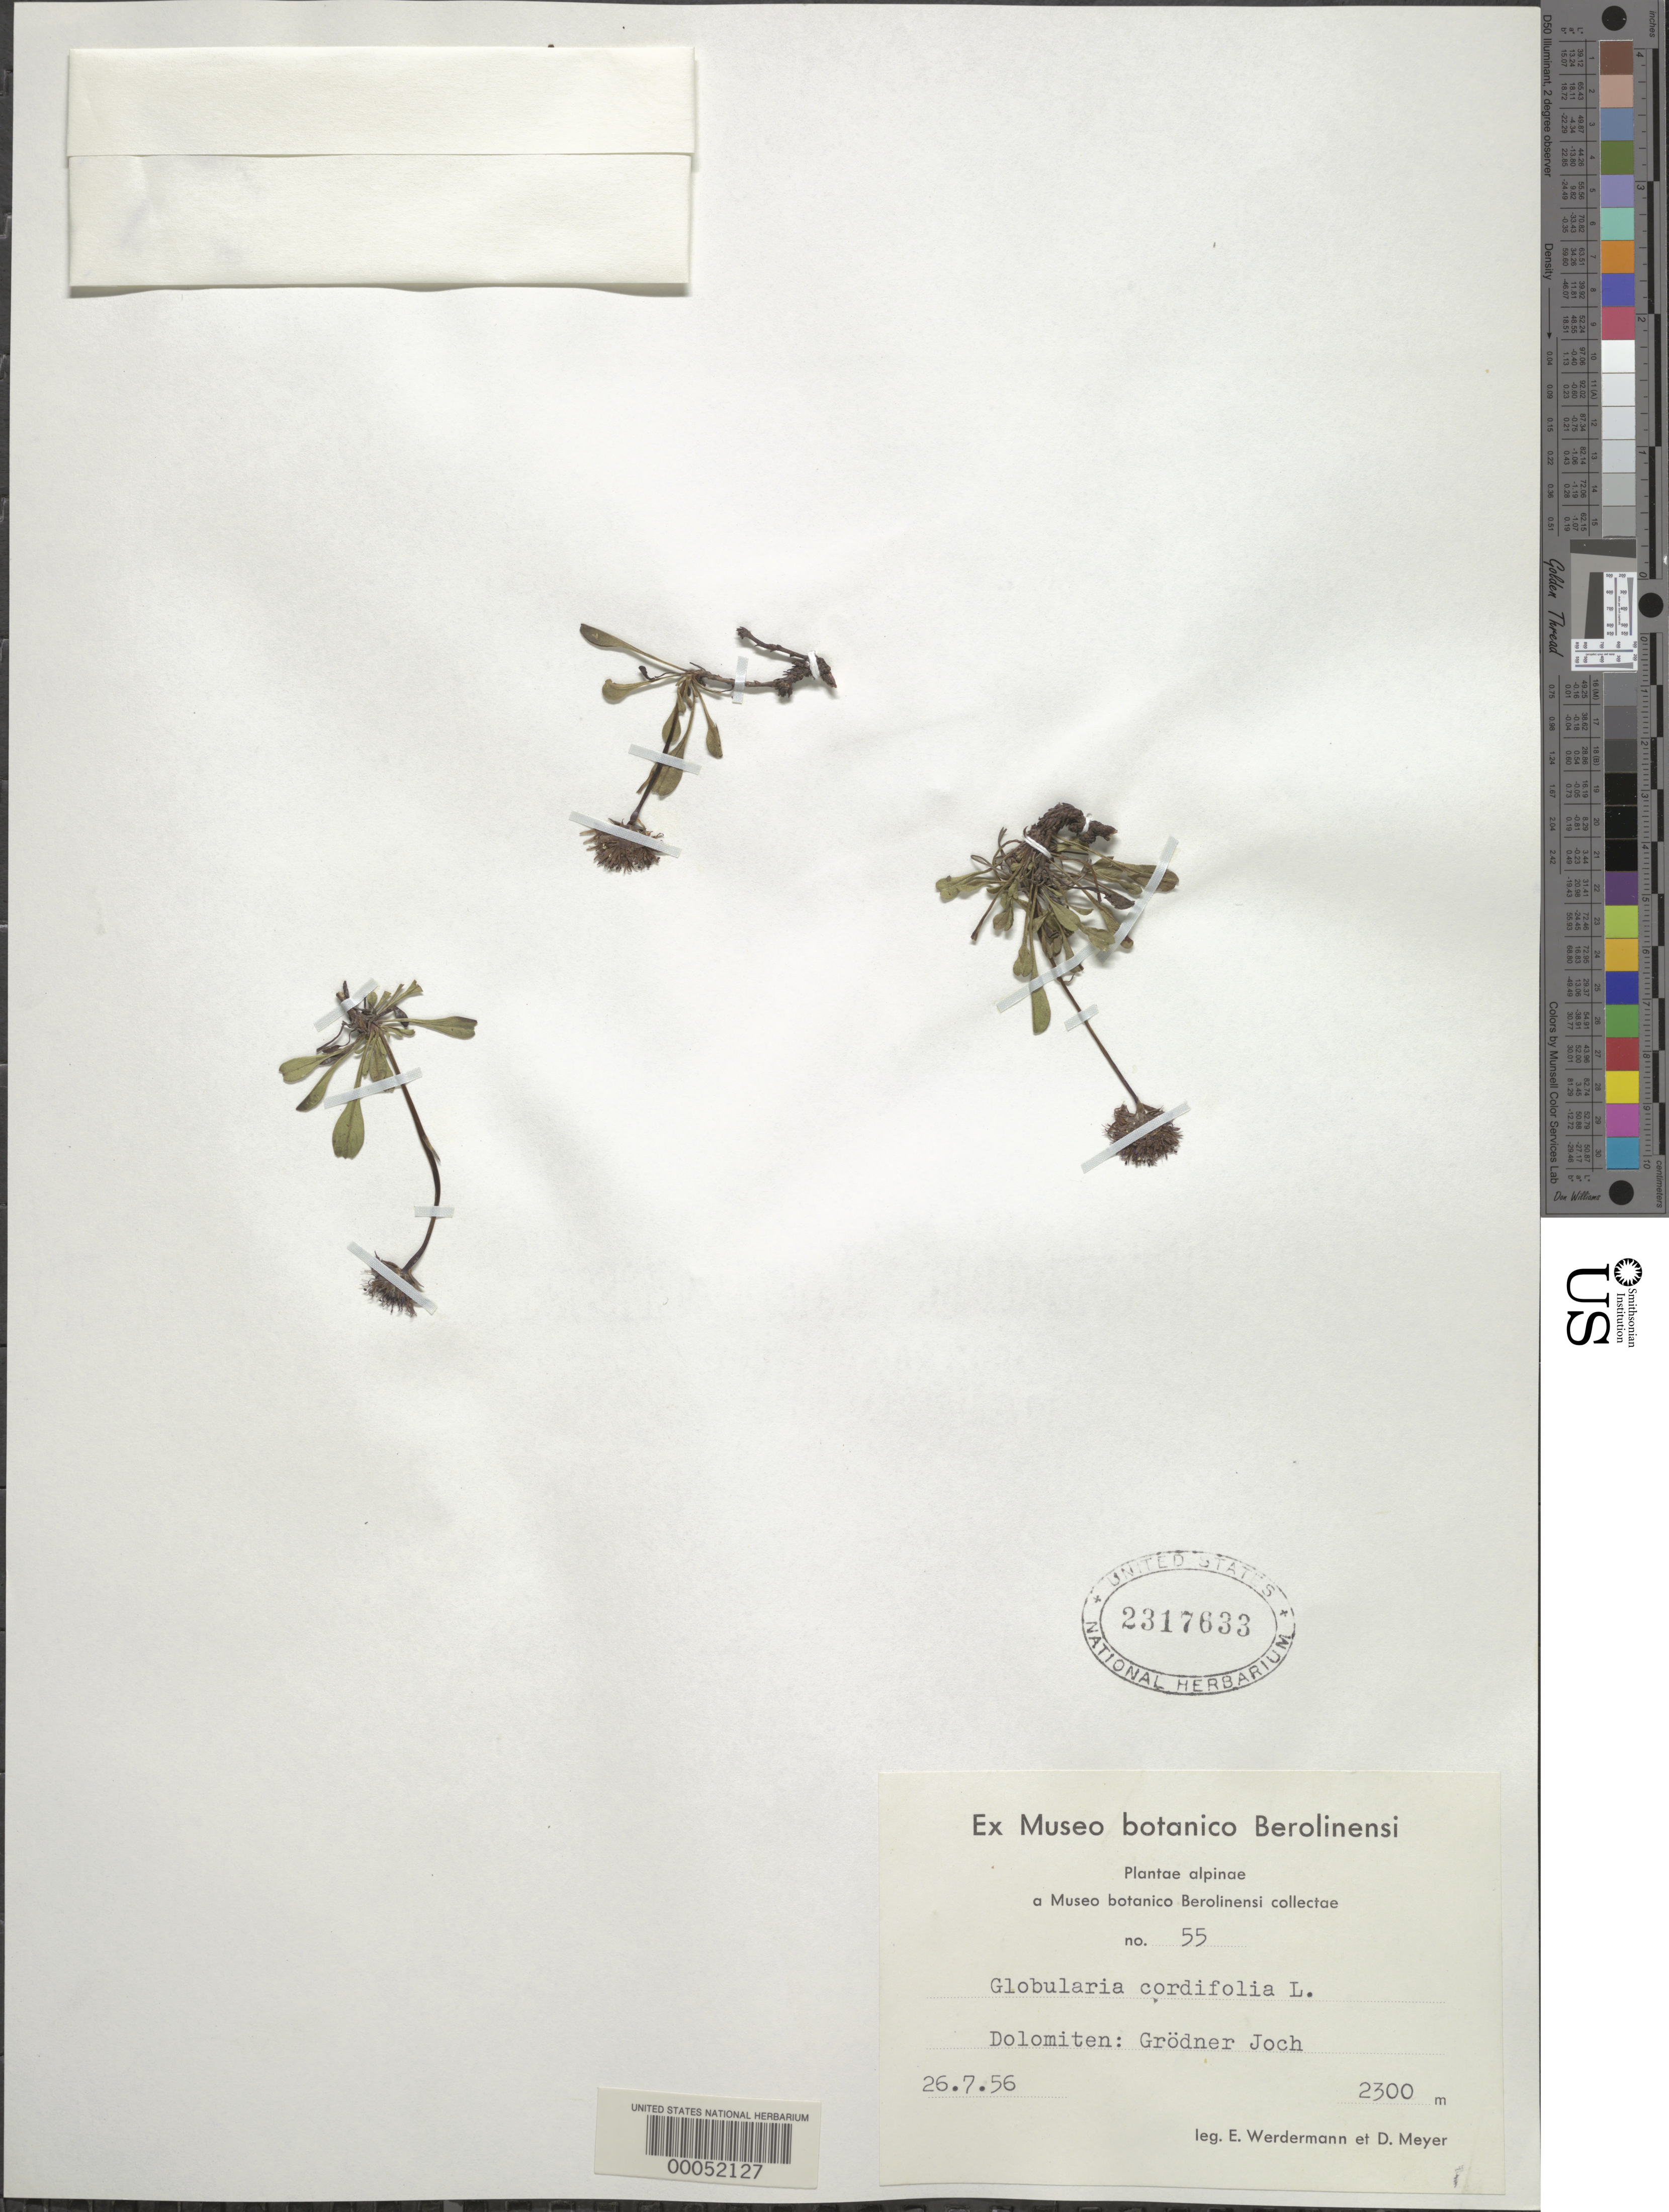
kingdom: Plantae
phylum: Tracheophyta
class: Magnoliopsida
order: Lamiales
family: Plantaginaceae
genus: Globularia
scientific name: Globularia cordifolia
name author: L.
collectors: E. Werdermann & D. Meyer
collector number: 55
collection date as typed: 26 Jul 1956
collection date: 1956-07-26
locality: Dolomiten: grodner joch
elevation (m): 2300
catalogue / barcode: US 2317633